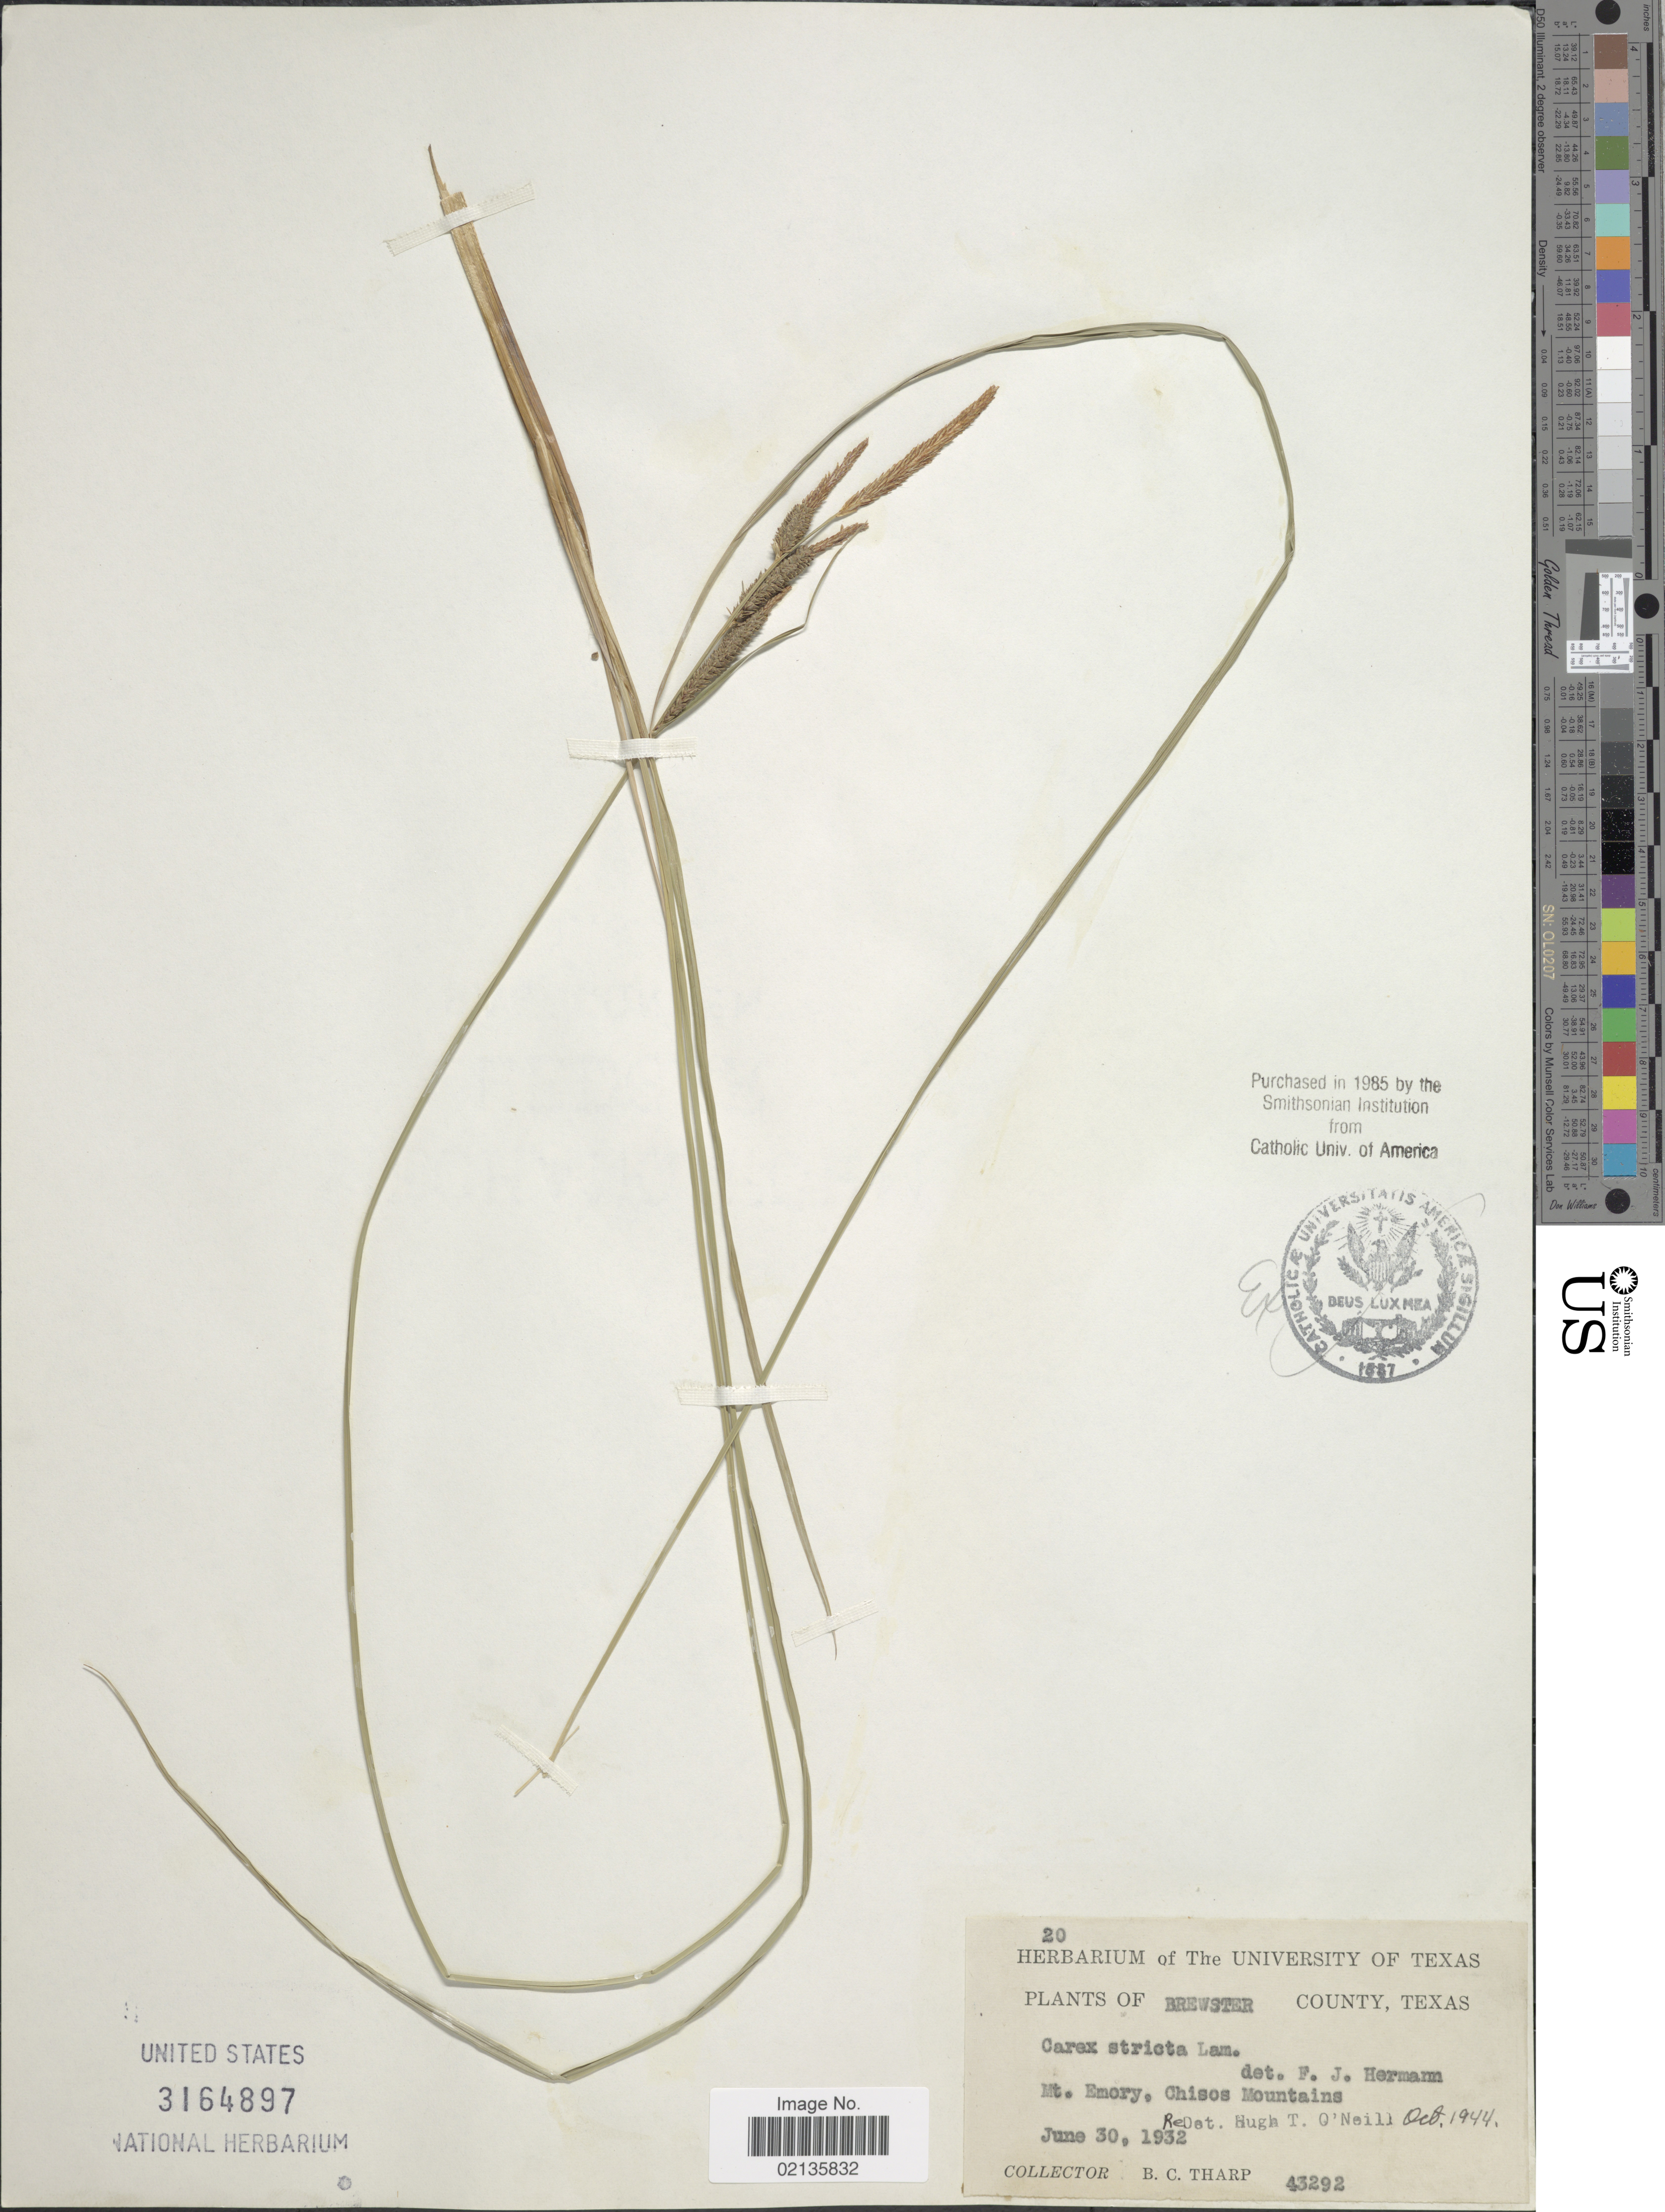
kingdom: Plantae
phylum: Tracheophyta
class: Liliopsida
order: Poales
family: Cyperaceae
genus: Carex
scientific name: Carex stricta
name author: Lam.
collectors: B. C. Tharp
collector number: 43292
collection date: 1932-06-30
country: United States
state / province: Texas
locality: Brewster County, Mt. Emory, Chisos Mountains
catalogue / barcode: US 3164897